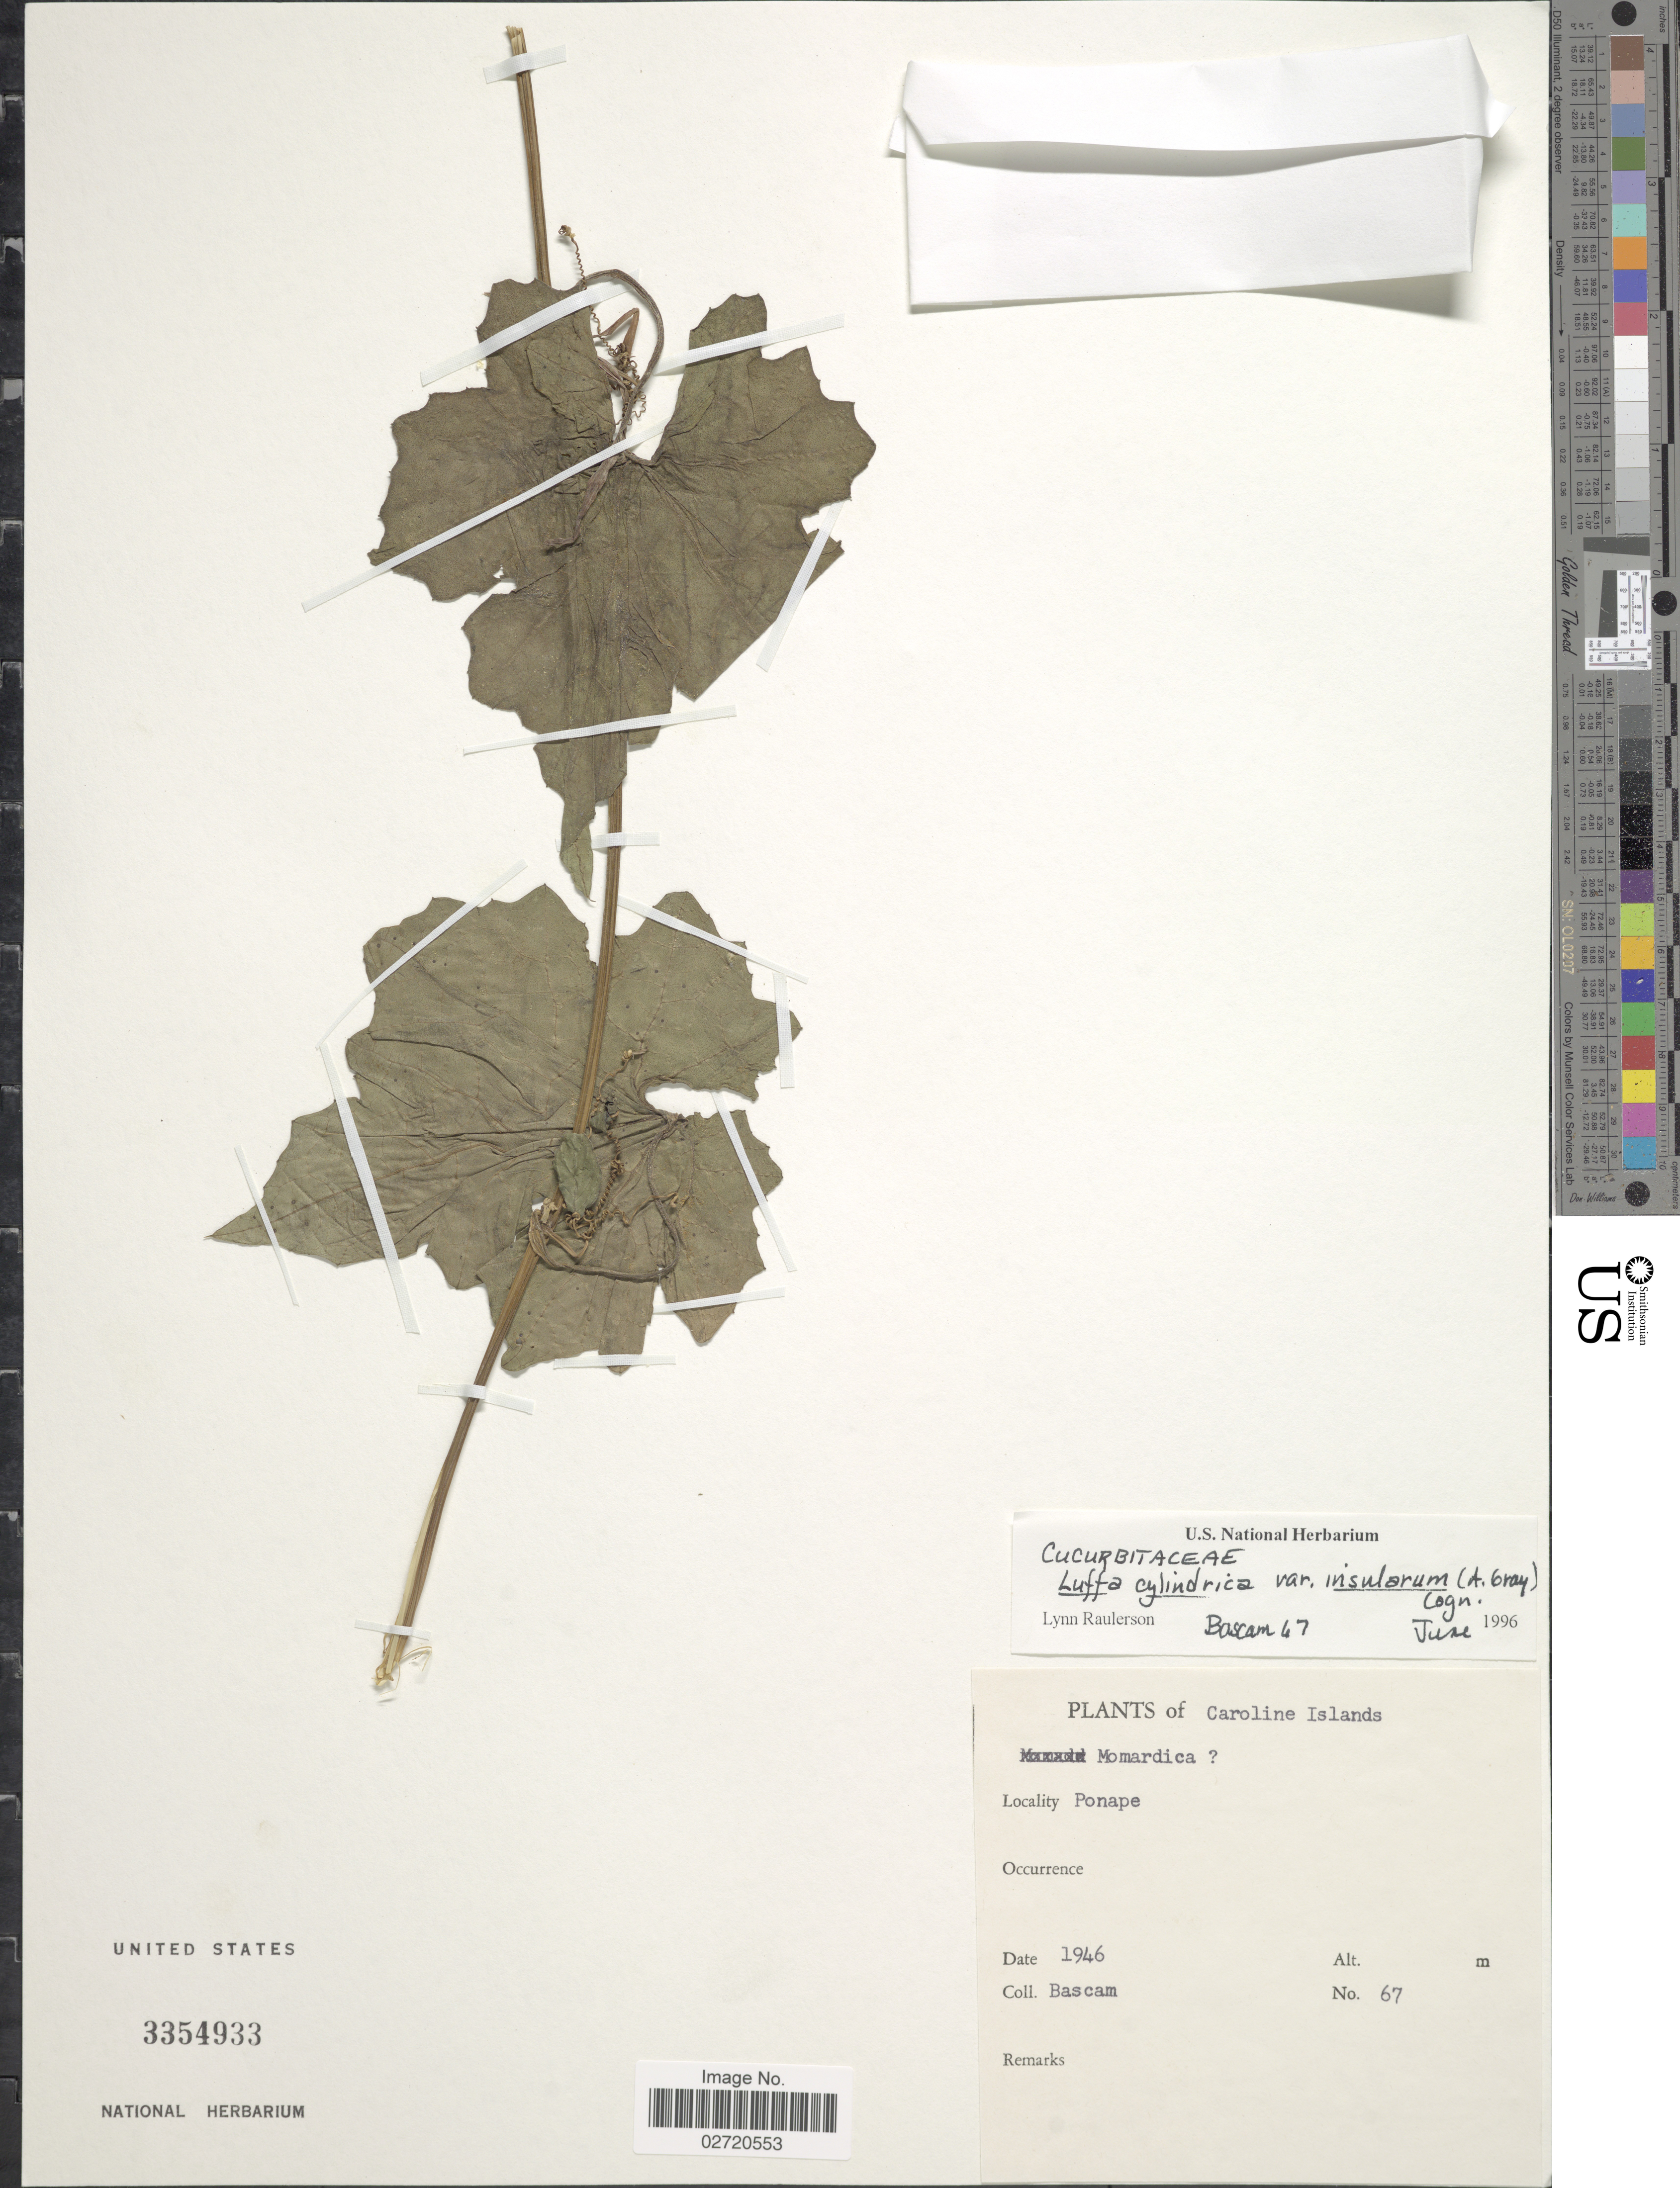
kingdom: Plantae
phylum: Tracheophyta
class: Magnoliopsida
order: Cucurbitales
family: Cucurbitaceae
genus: Luffa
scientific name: Luffa aegyptiaca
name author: Mill.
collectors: Bascam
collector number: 67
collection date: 1946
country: Micronesia, Federated States of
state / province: Pohnpei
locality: Caroline Islands, Ponape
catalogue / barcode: US 3354933